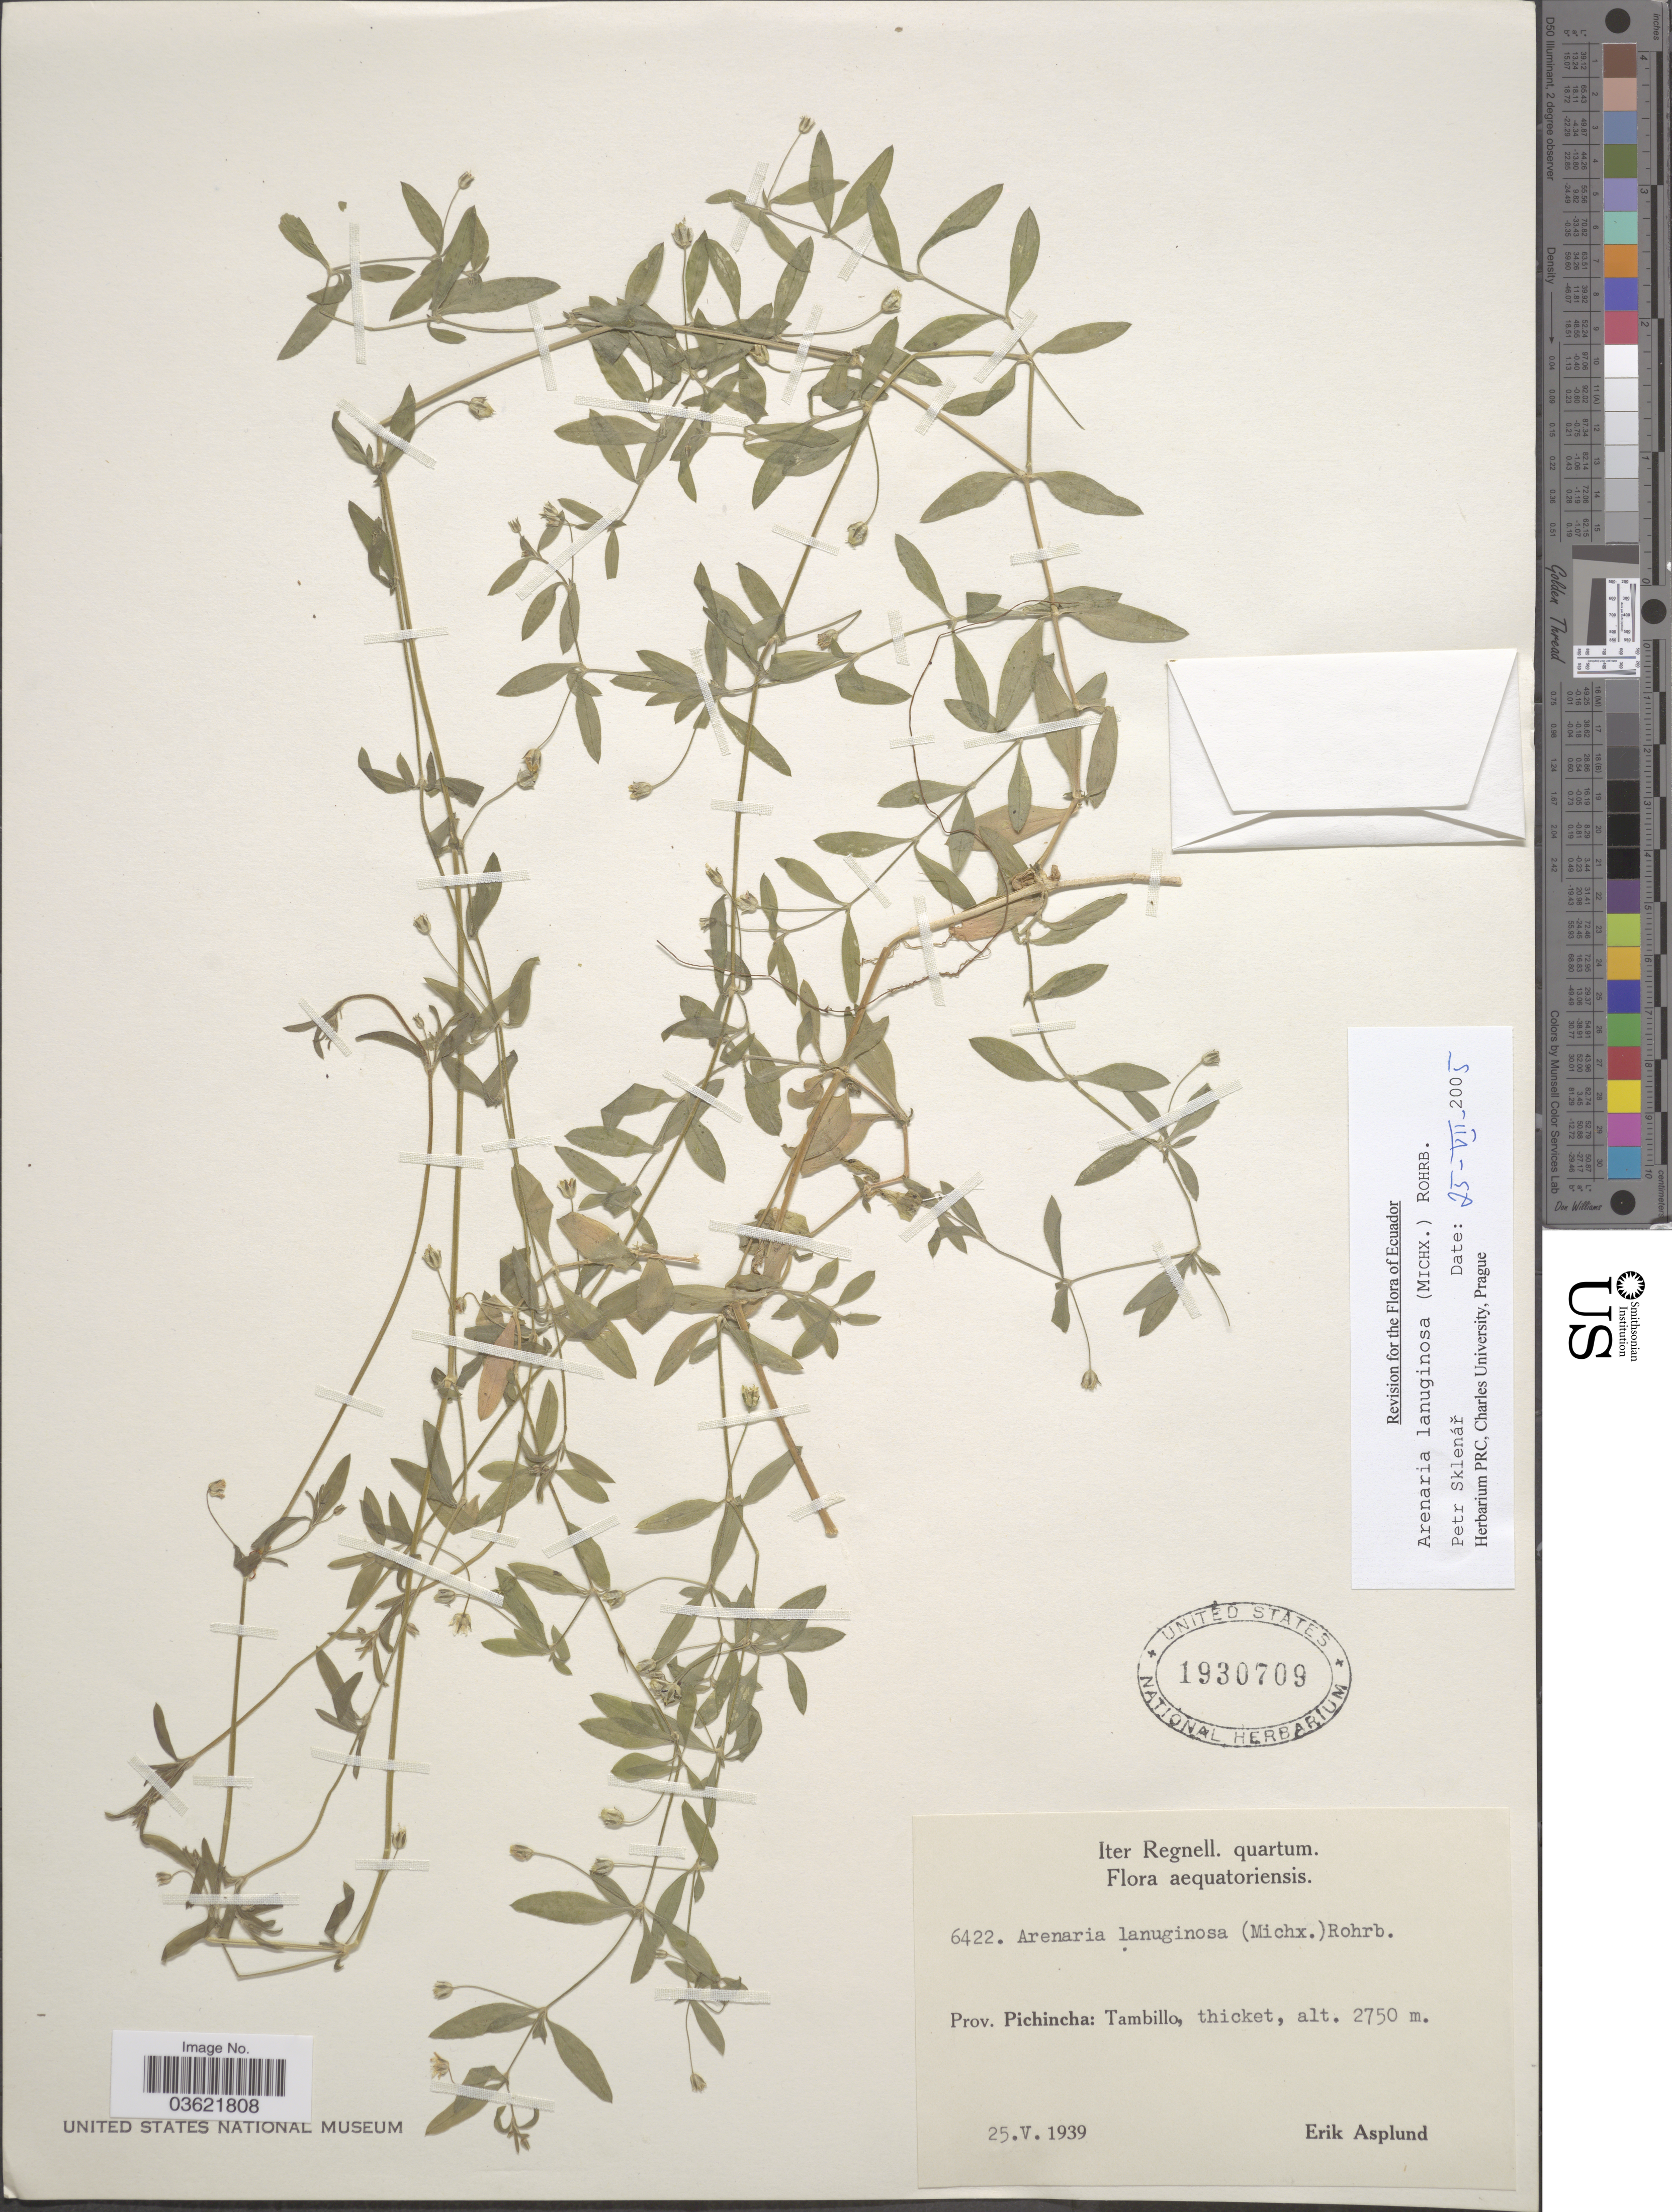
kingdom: Plantae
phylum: Tracheophyta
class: Magnoliopsida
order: Caryophyllales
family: Caryophyllaceae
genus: Arenaria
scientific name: Arenaria lanuginosa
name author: (Michx.) Rohrb.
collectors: E. Asplund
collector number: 6422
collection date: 1939-05-25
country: Ecuador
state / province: Pichincha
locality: Tambillo.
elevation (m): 2750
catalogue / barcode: US 1930709